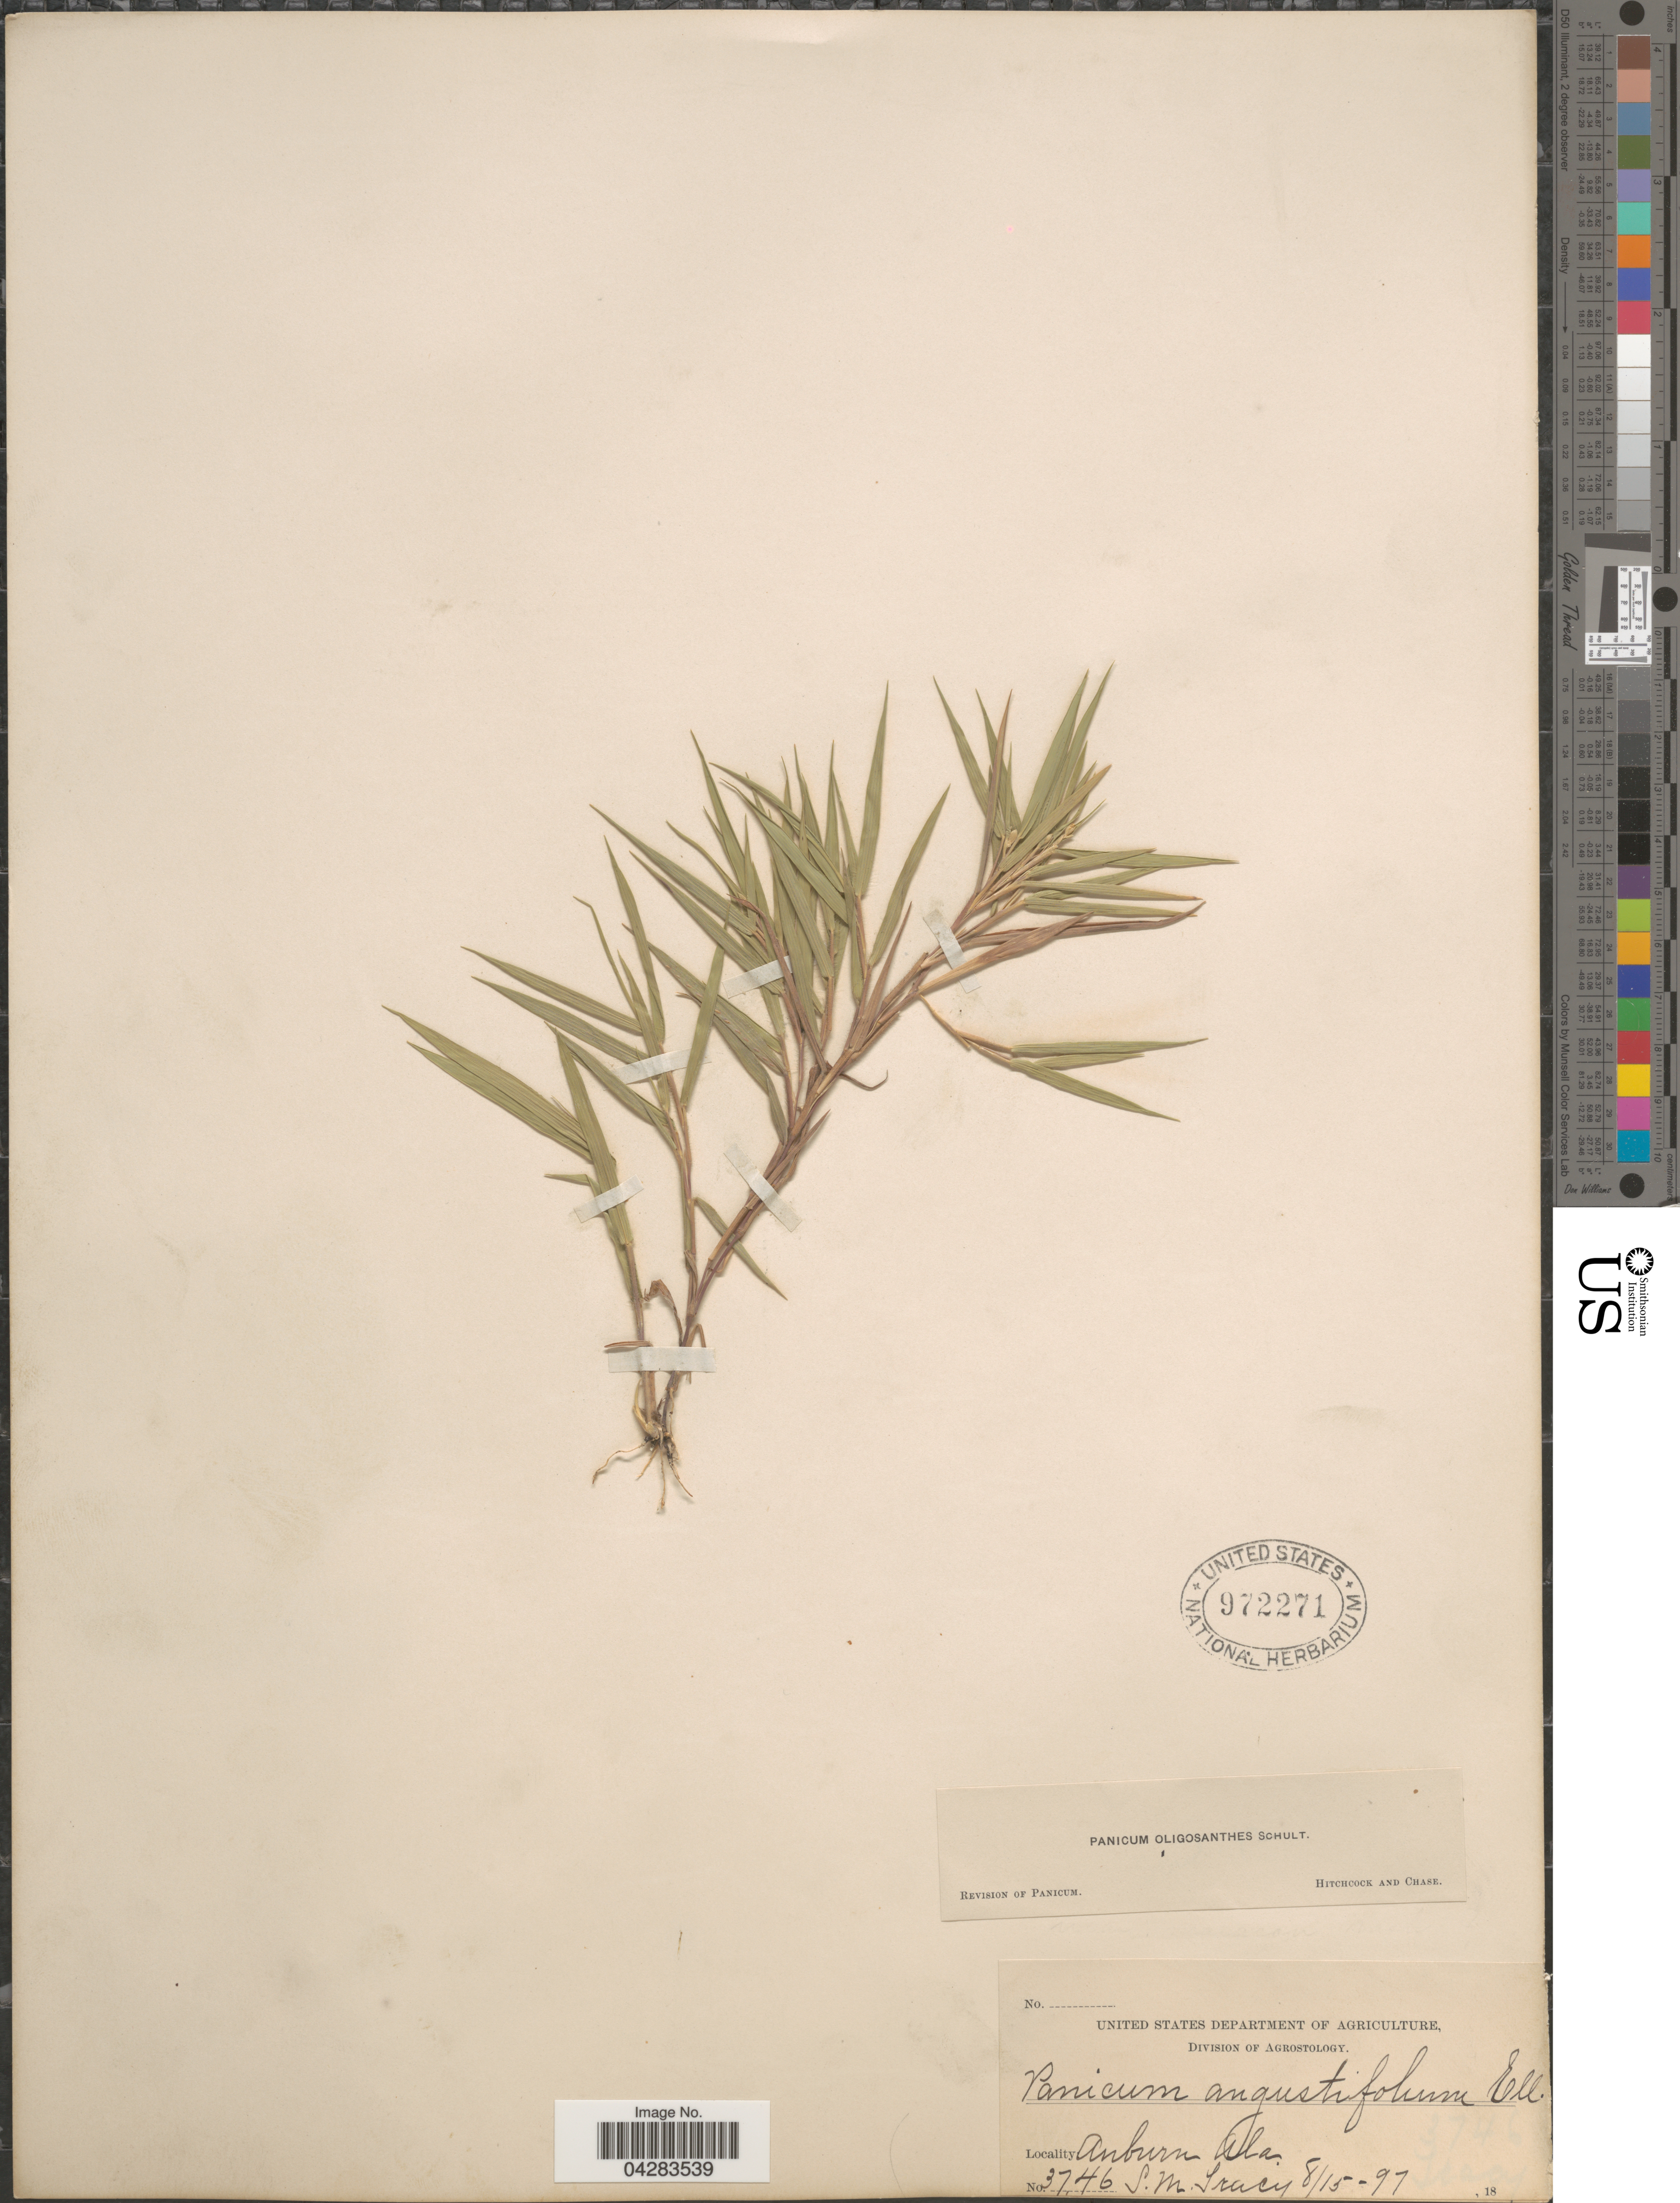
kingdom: Plantae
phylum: Tracheophyta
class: Liliopsida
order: Poales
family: Poaceae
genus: Dichanthelium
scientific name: Dichanthelium oligosanthes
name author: (Schult.) Gould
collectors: S. M. Tracy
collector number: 3746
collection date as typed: Transcribed d/m/y: 15/8/97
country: United States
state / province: Alabama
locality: Auburn.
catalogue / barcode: US 972271